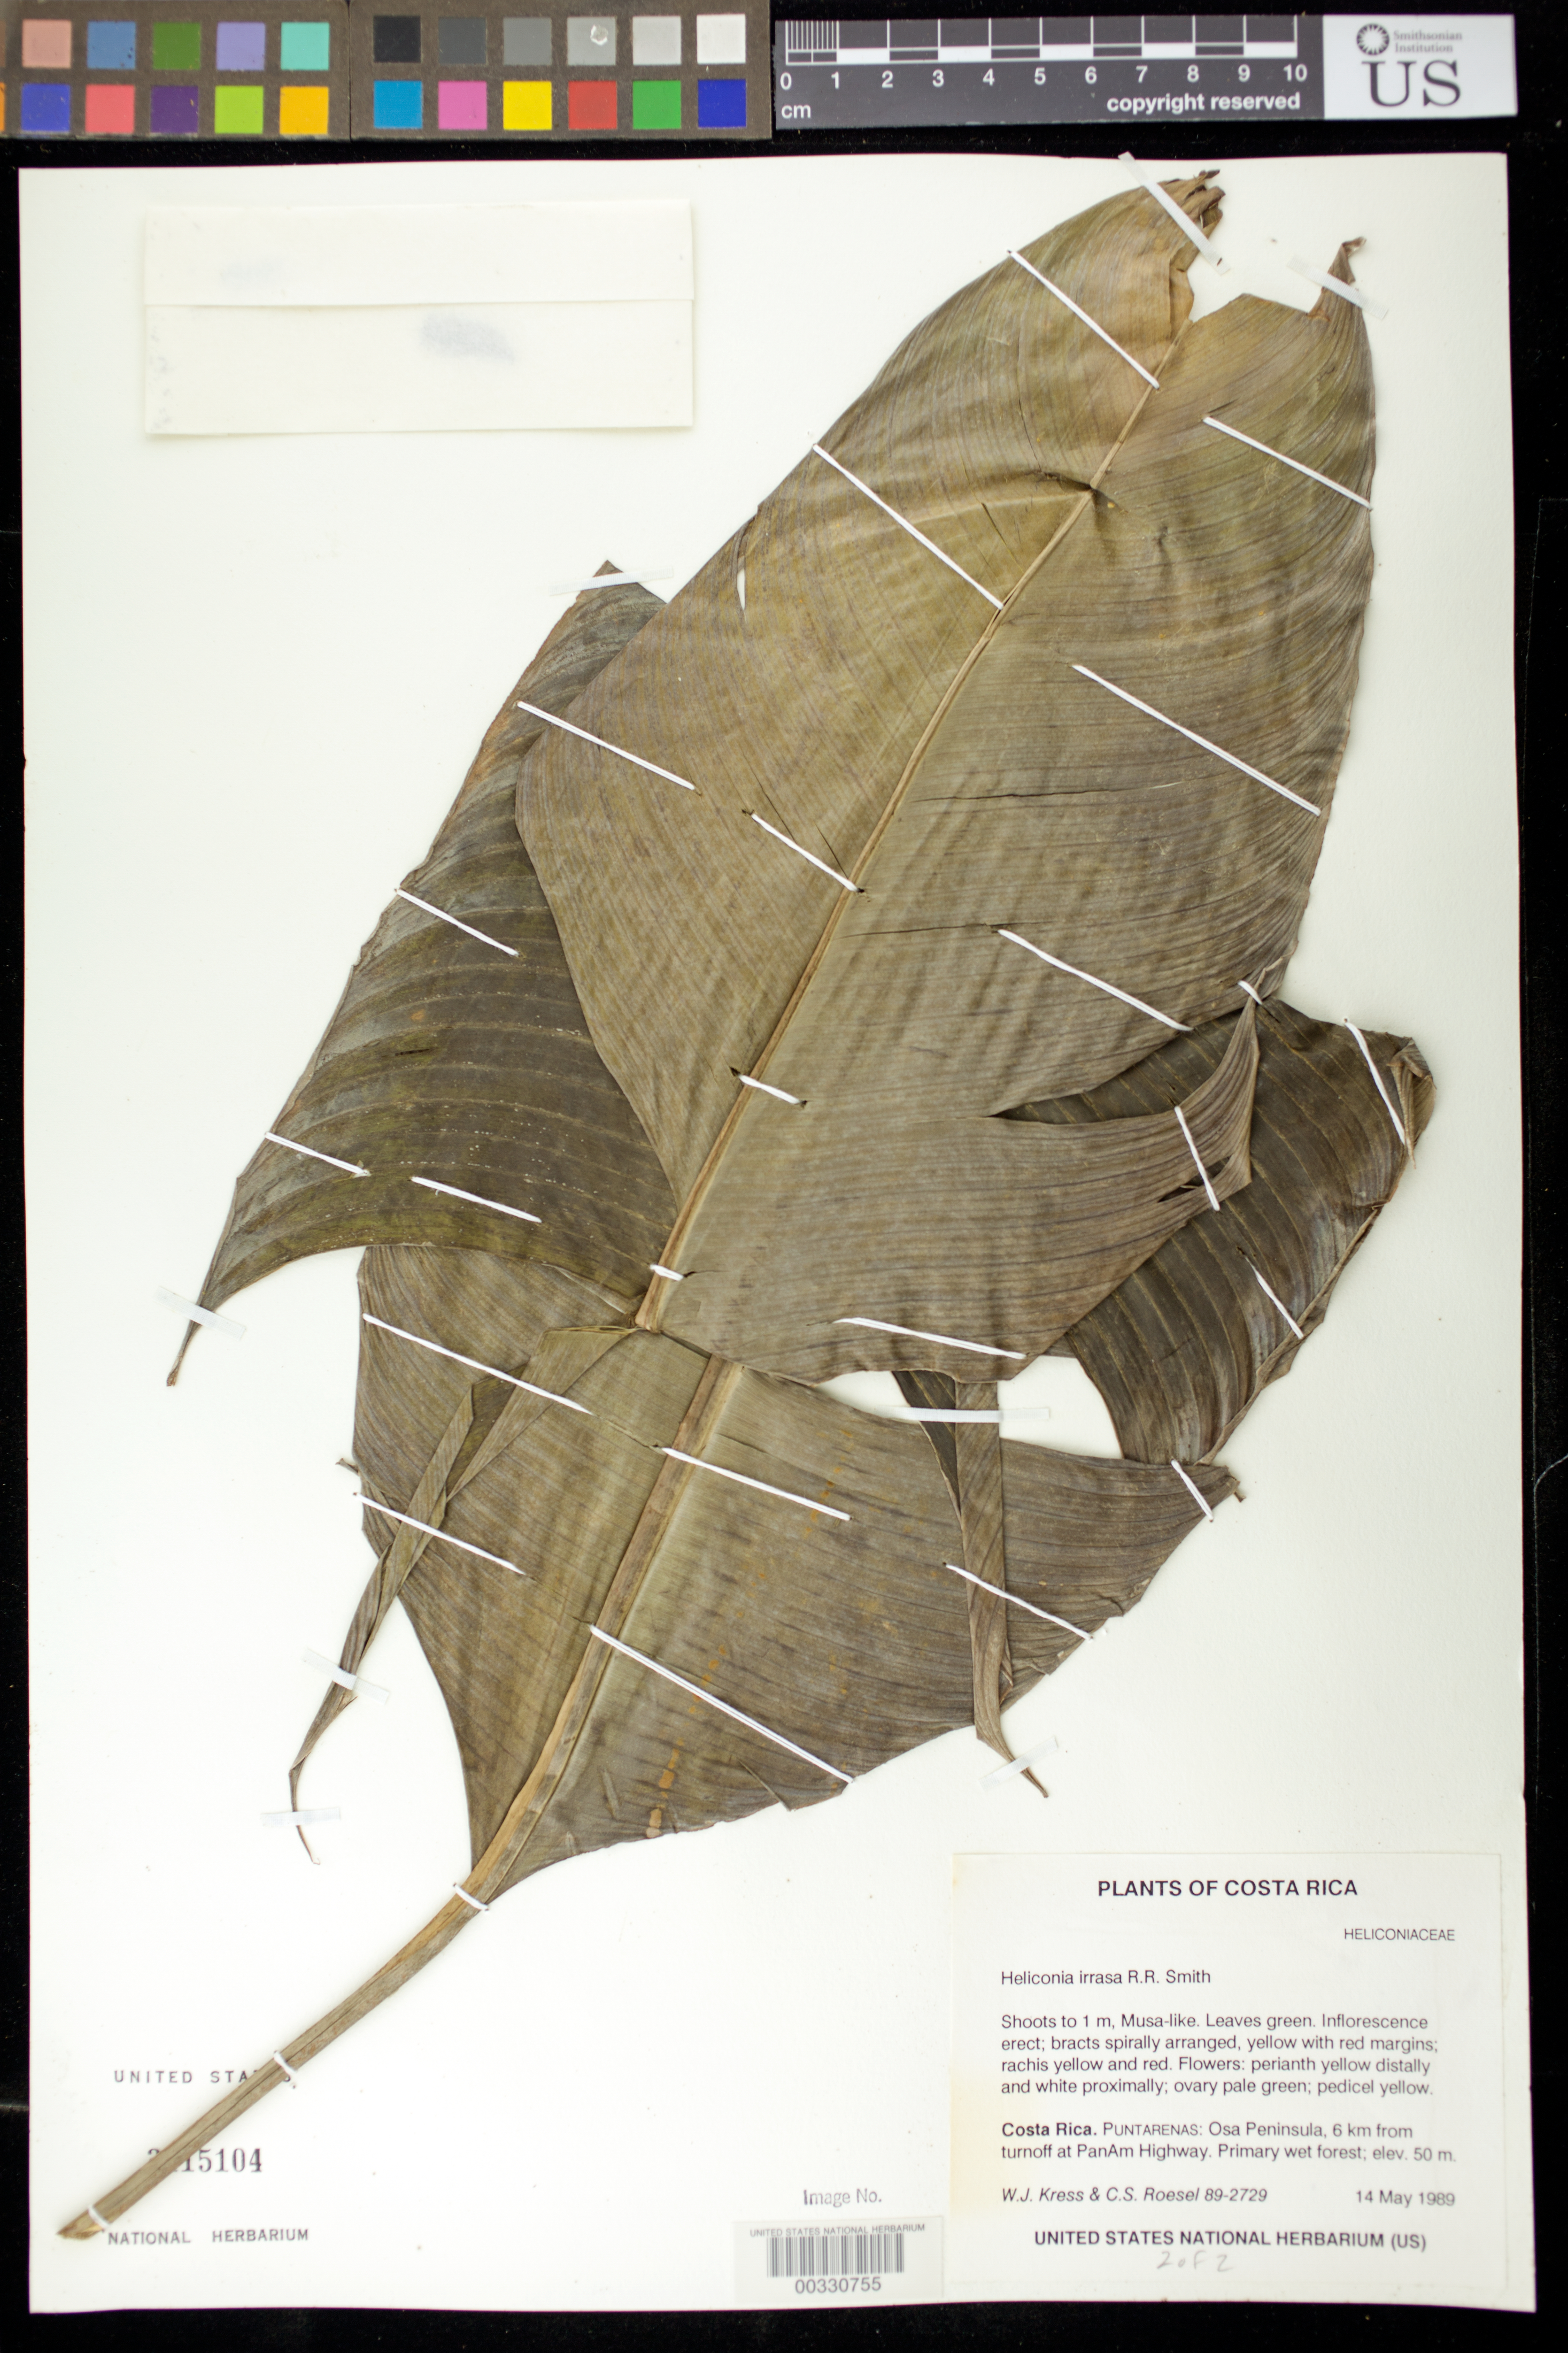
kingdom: Plantae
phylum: Tracheophyta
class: Liliopsida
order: Zingiberales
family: Heliconiaceae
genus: Heliconia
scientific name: Heliconia irrasa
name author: Lane ex R.R. Sm.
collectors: W. J. Kress & C. S. Roesel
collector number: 89-2729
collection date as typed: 14 May 1989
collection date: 1989-05-14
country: Costa Rica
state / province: Puntarenas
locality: Osa peninsula, 6 km from turnoff at panam highway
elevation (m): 50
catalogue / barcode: US 3115104